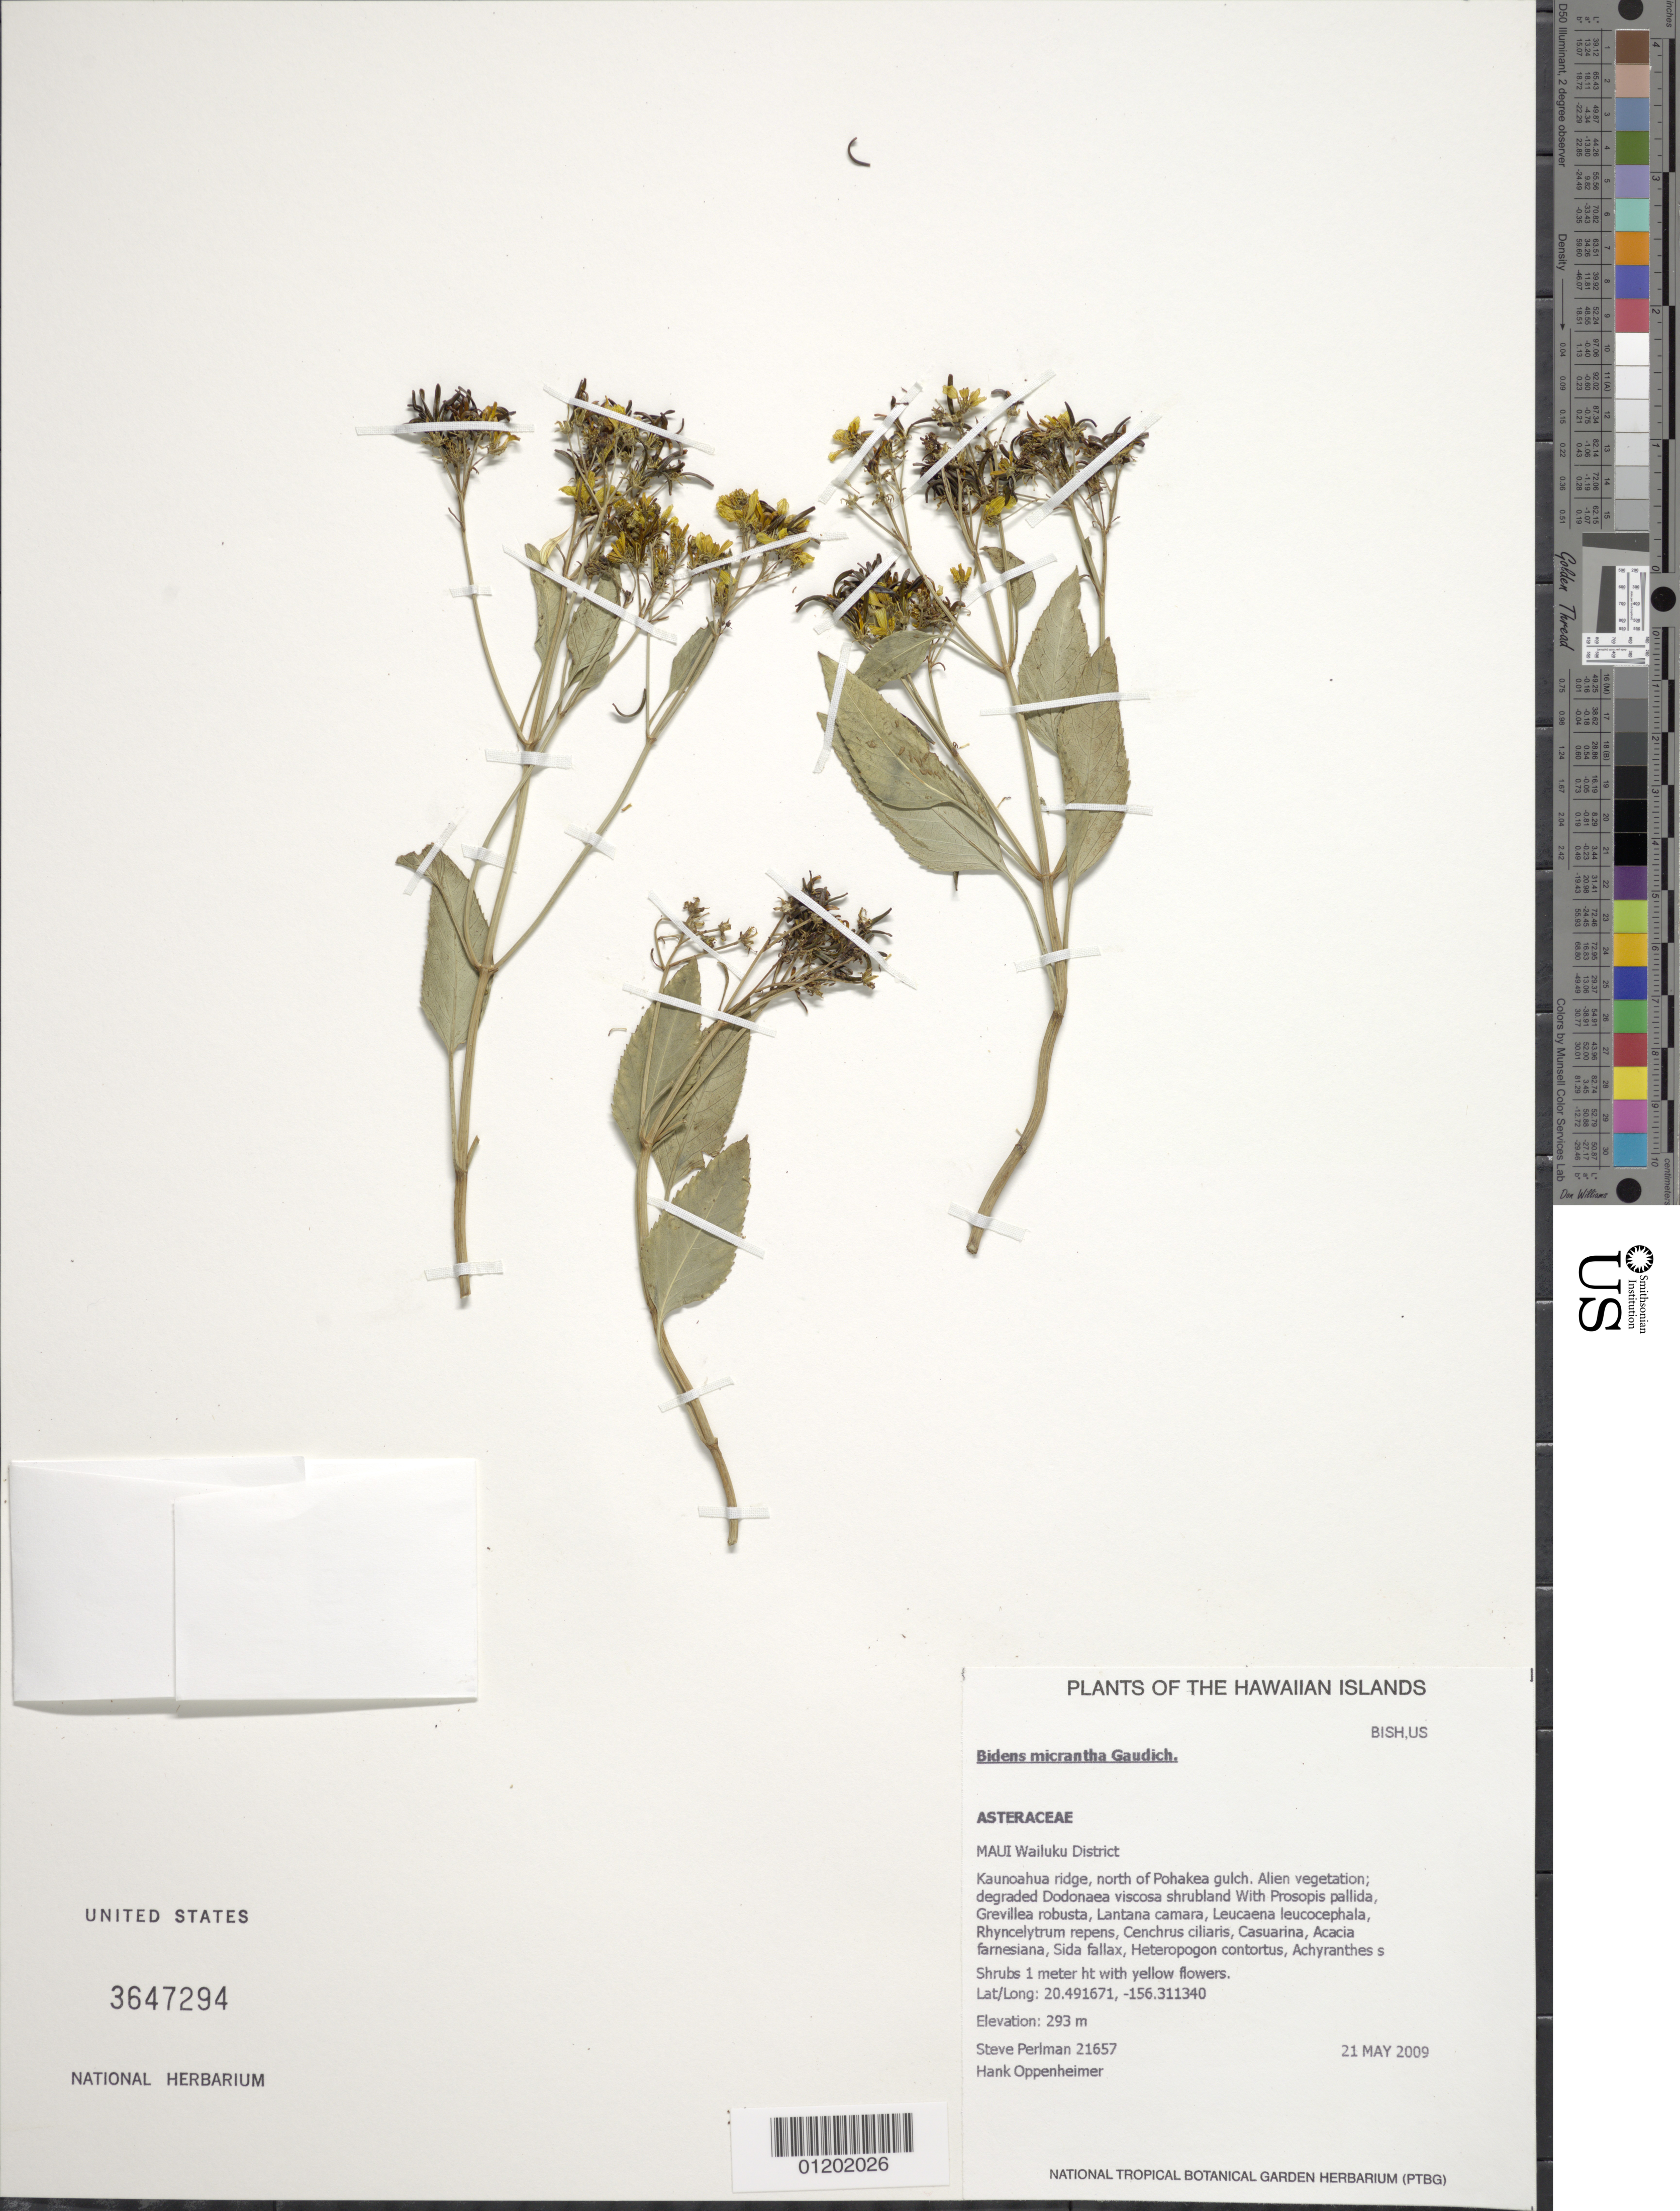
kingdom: Plantae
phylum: Tracheophyta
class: Magnoliopsida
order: Asterales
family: Asteraceae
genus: Bidens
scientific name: Bidens micrantha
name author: Gaudich. ex Cass.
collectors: S. P. Perlman & H. L. Oppenheimer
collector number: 21657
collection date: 2009-05-21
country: United States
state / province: Hawaii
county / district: Maui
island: Maui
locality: Wailuku District, Kaunoahua ridge, north of Pohakea gulch.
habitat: Degraded shrubland.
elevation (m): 293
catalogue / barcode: US 3647294